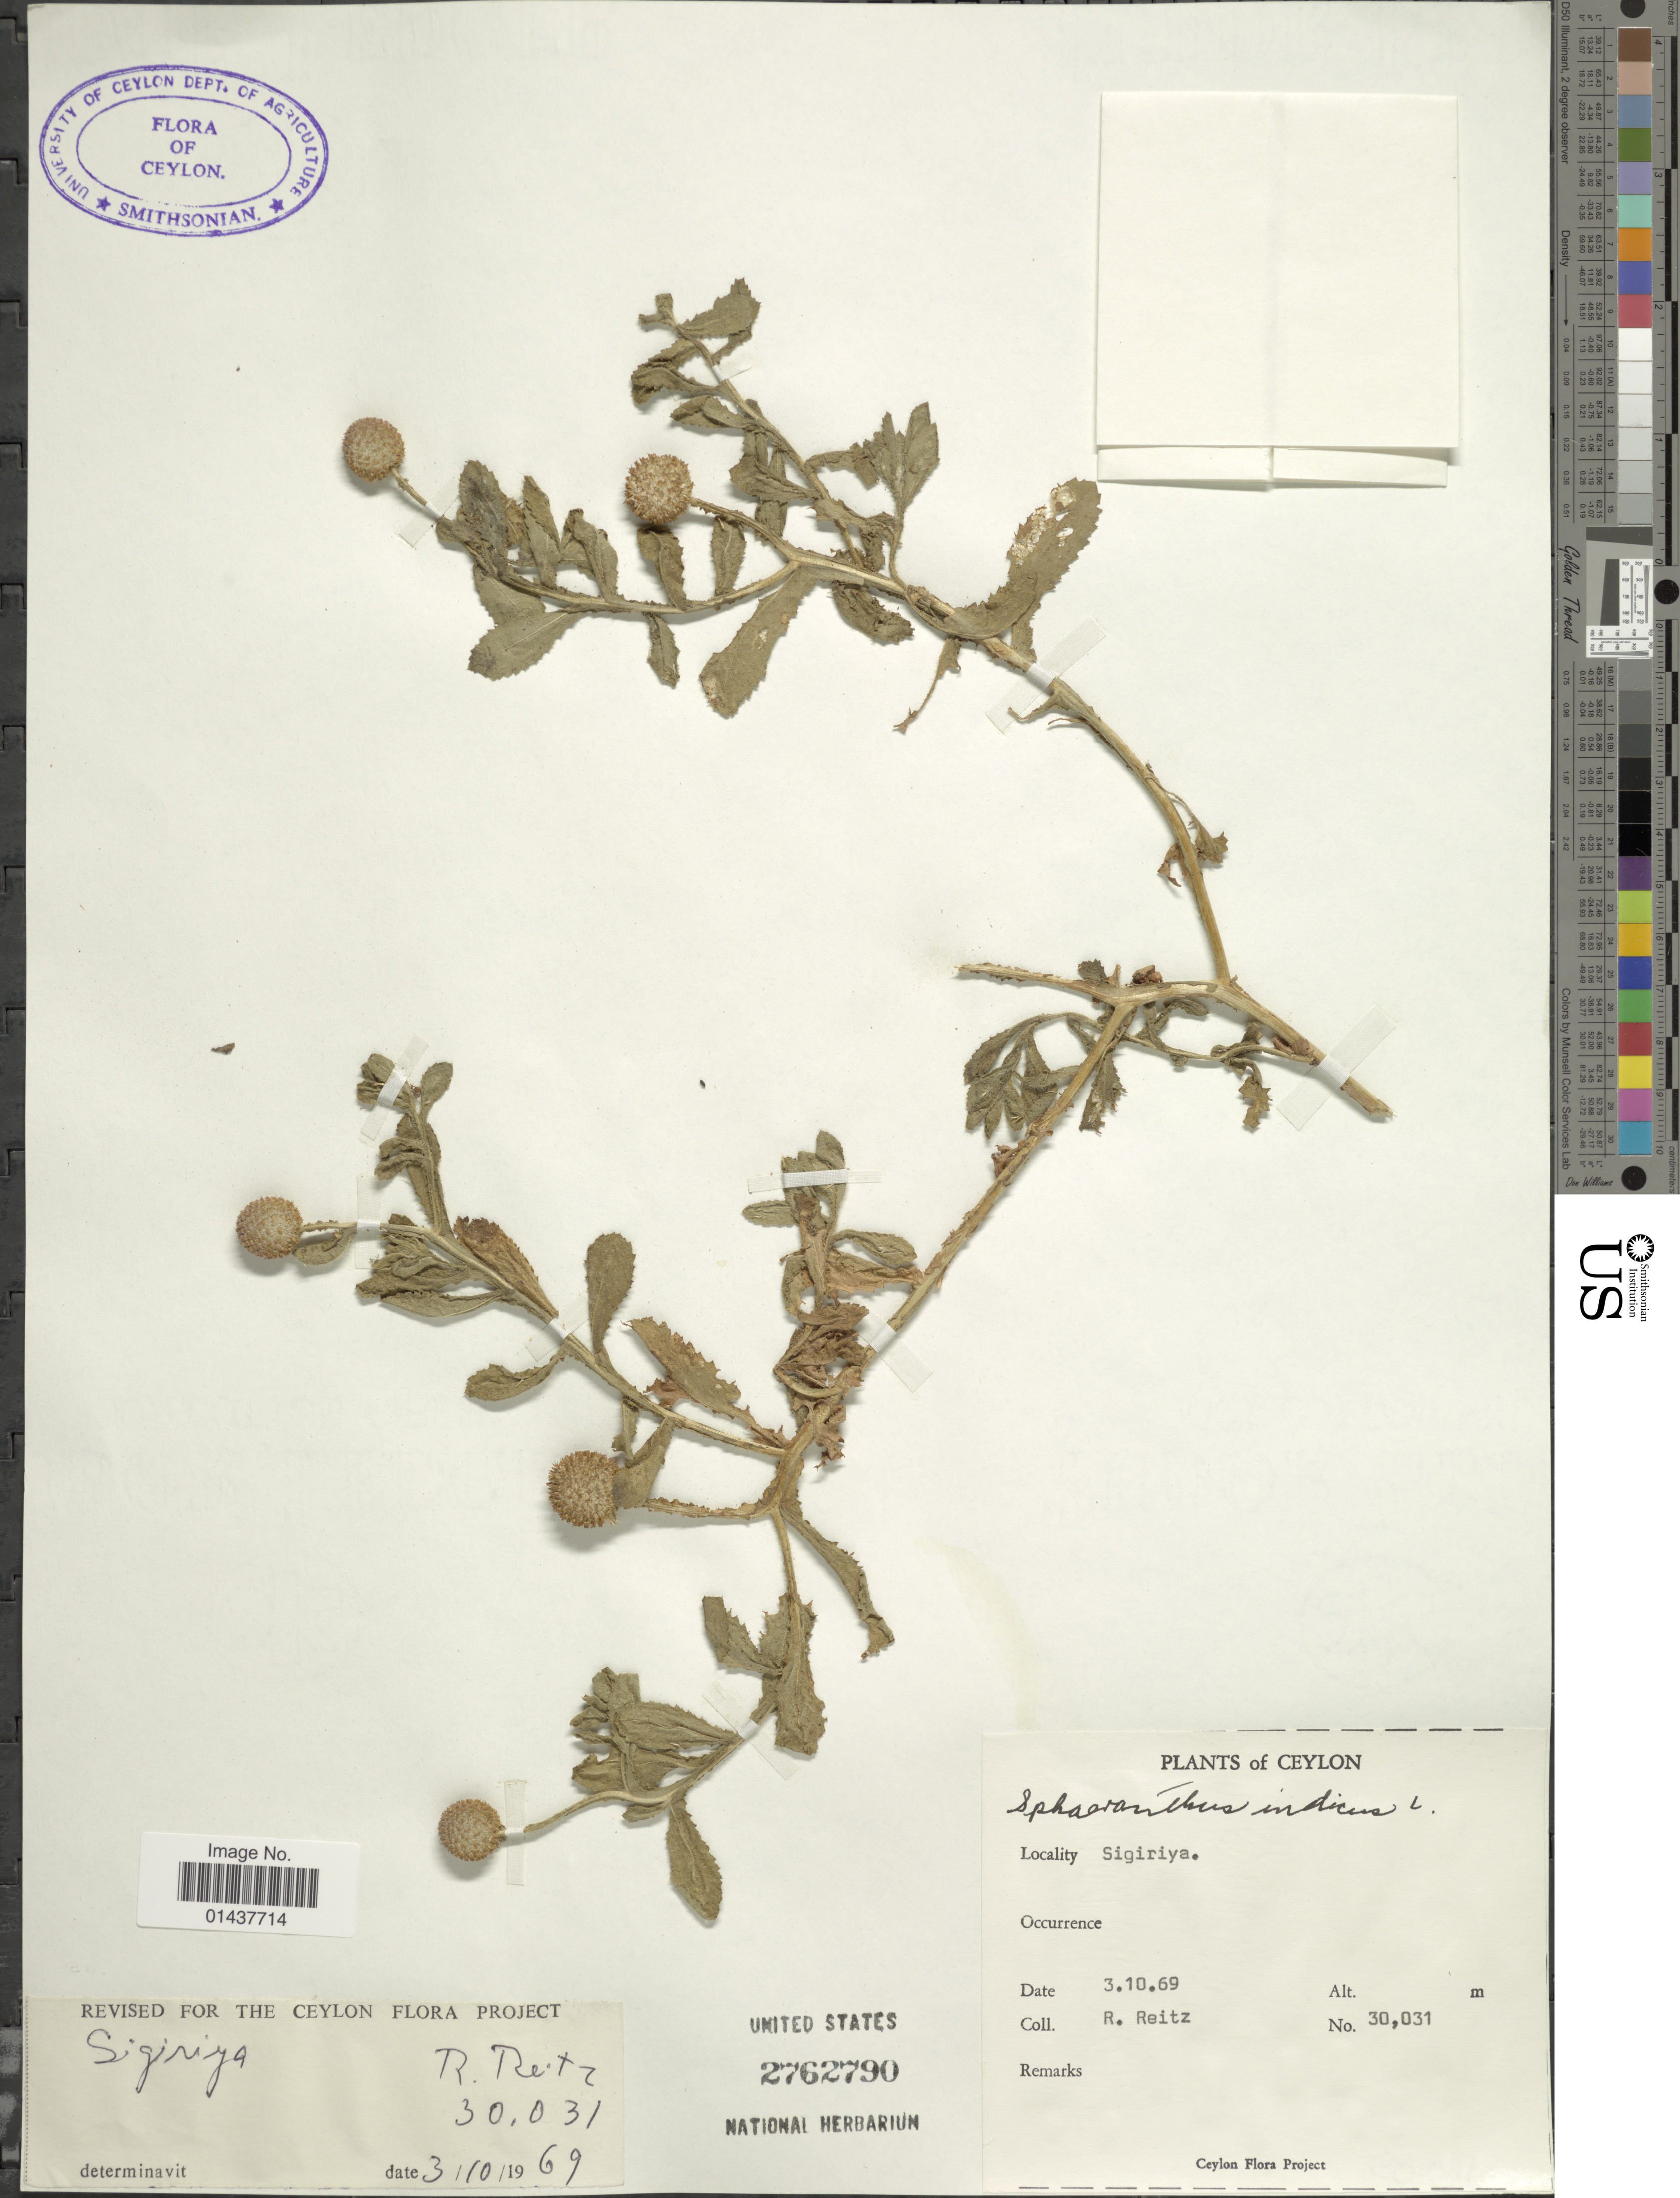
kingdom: Plantae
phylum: Tracheophyta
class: Magnoliopsida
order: Asterales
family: Asteraceae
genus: Sphaeranthus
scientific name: Sphaeranthus indicus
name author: L.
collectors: R. Reitz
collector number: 30031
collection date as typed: Transcribed d/m/y: 3/10/69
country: Sri Lanka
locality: Ceylon, Sigiriya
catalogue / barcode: US 2762790